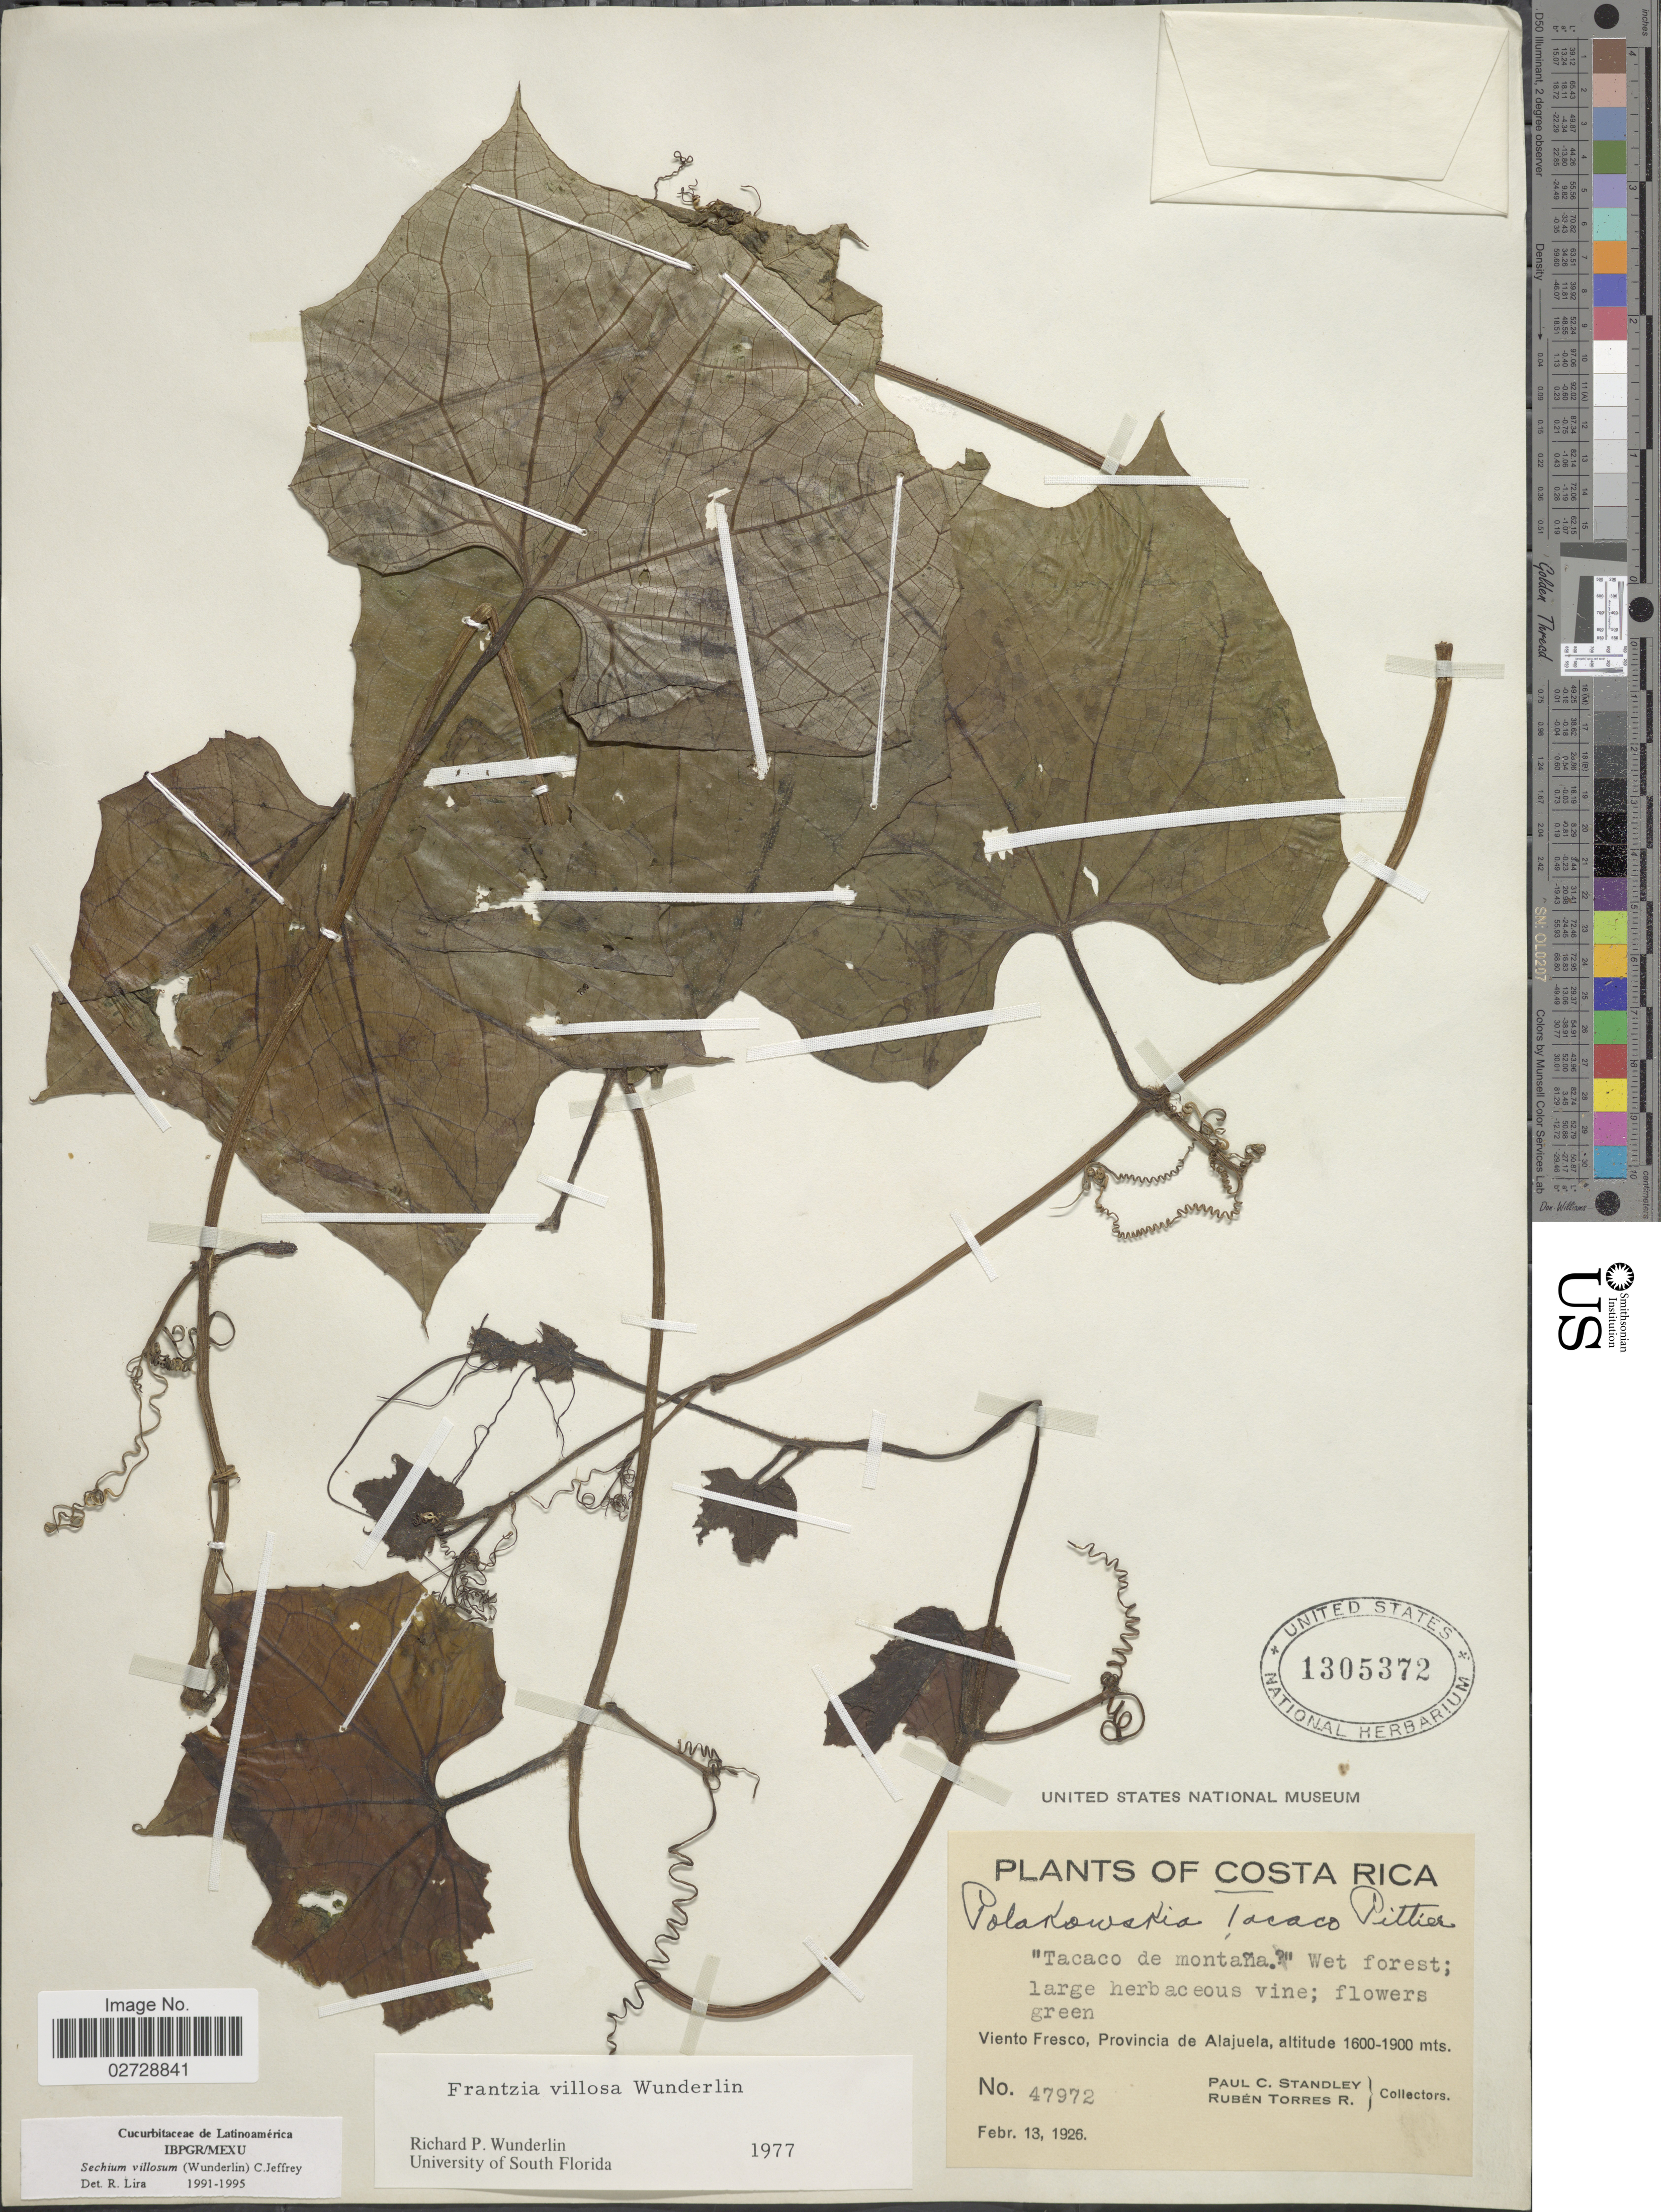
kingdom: Plantae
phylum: Tracheophyta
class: Magnoliopsida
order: Cucurbitales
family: Cucurbitaceae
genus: Sechium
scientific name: Sechium villosum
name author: (Wunderlin) C. Jeffrey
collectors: P. C. Standley & R. Torres R.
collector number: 47972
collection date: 1926-02-13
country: Costa Rica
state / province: Alajuela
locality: Viento Fresco.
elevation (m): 1600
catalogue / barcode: US 1305372